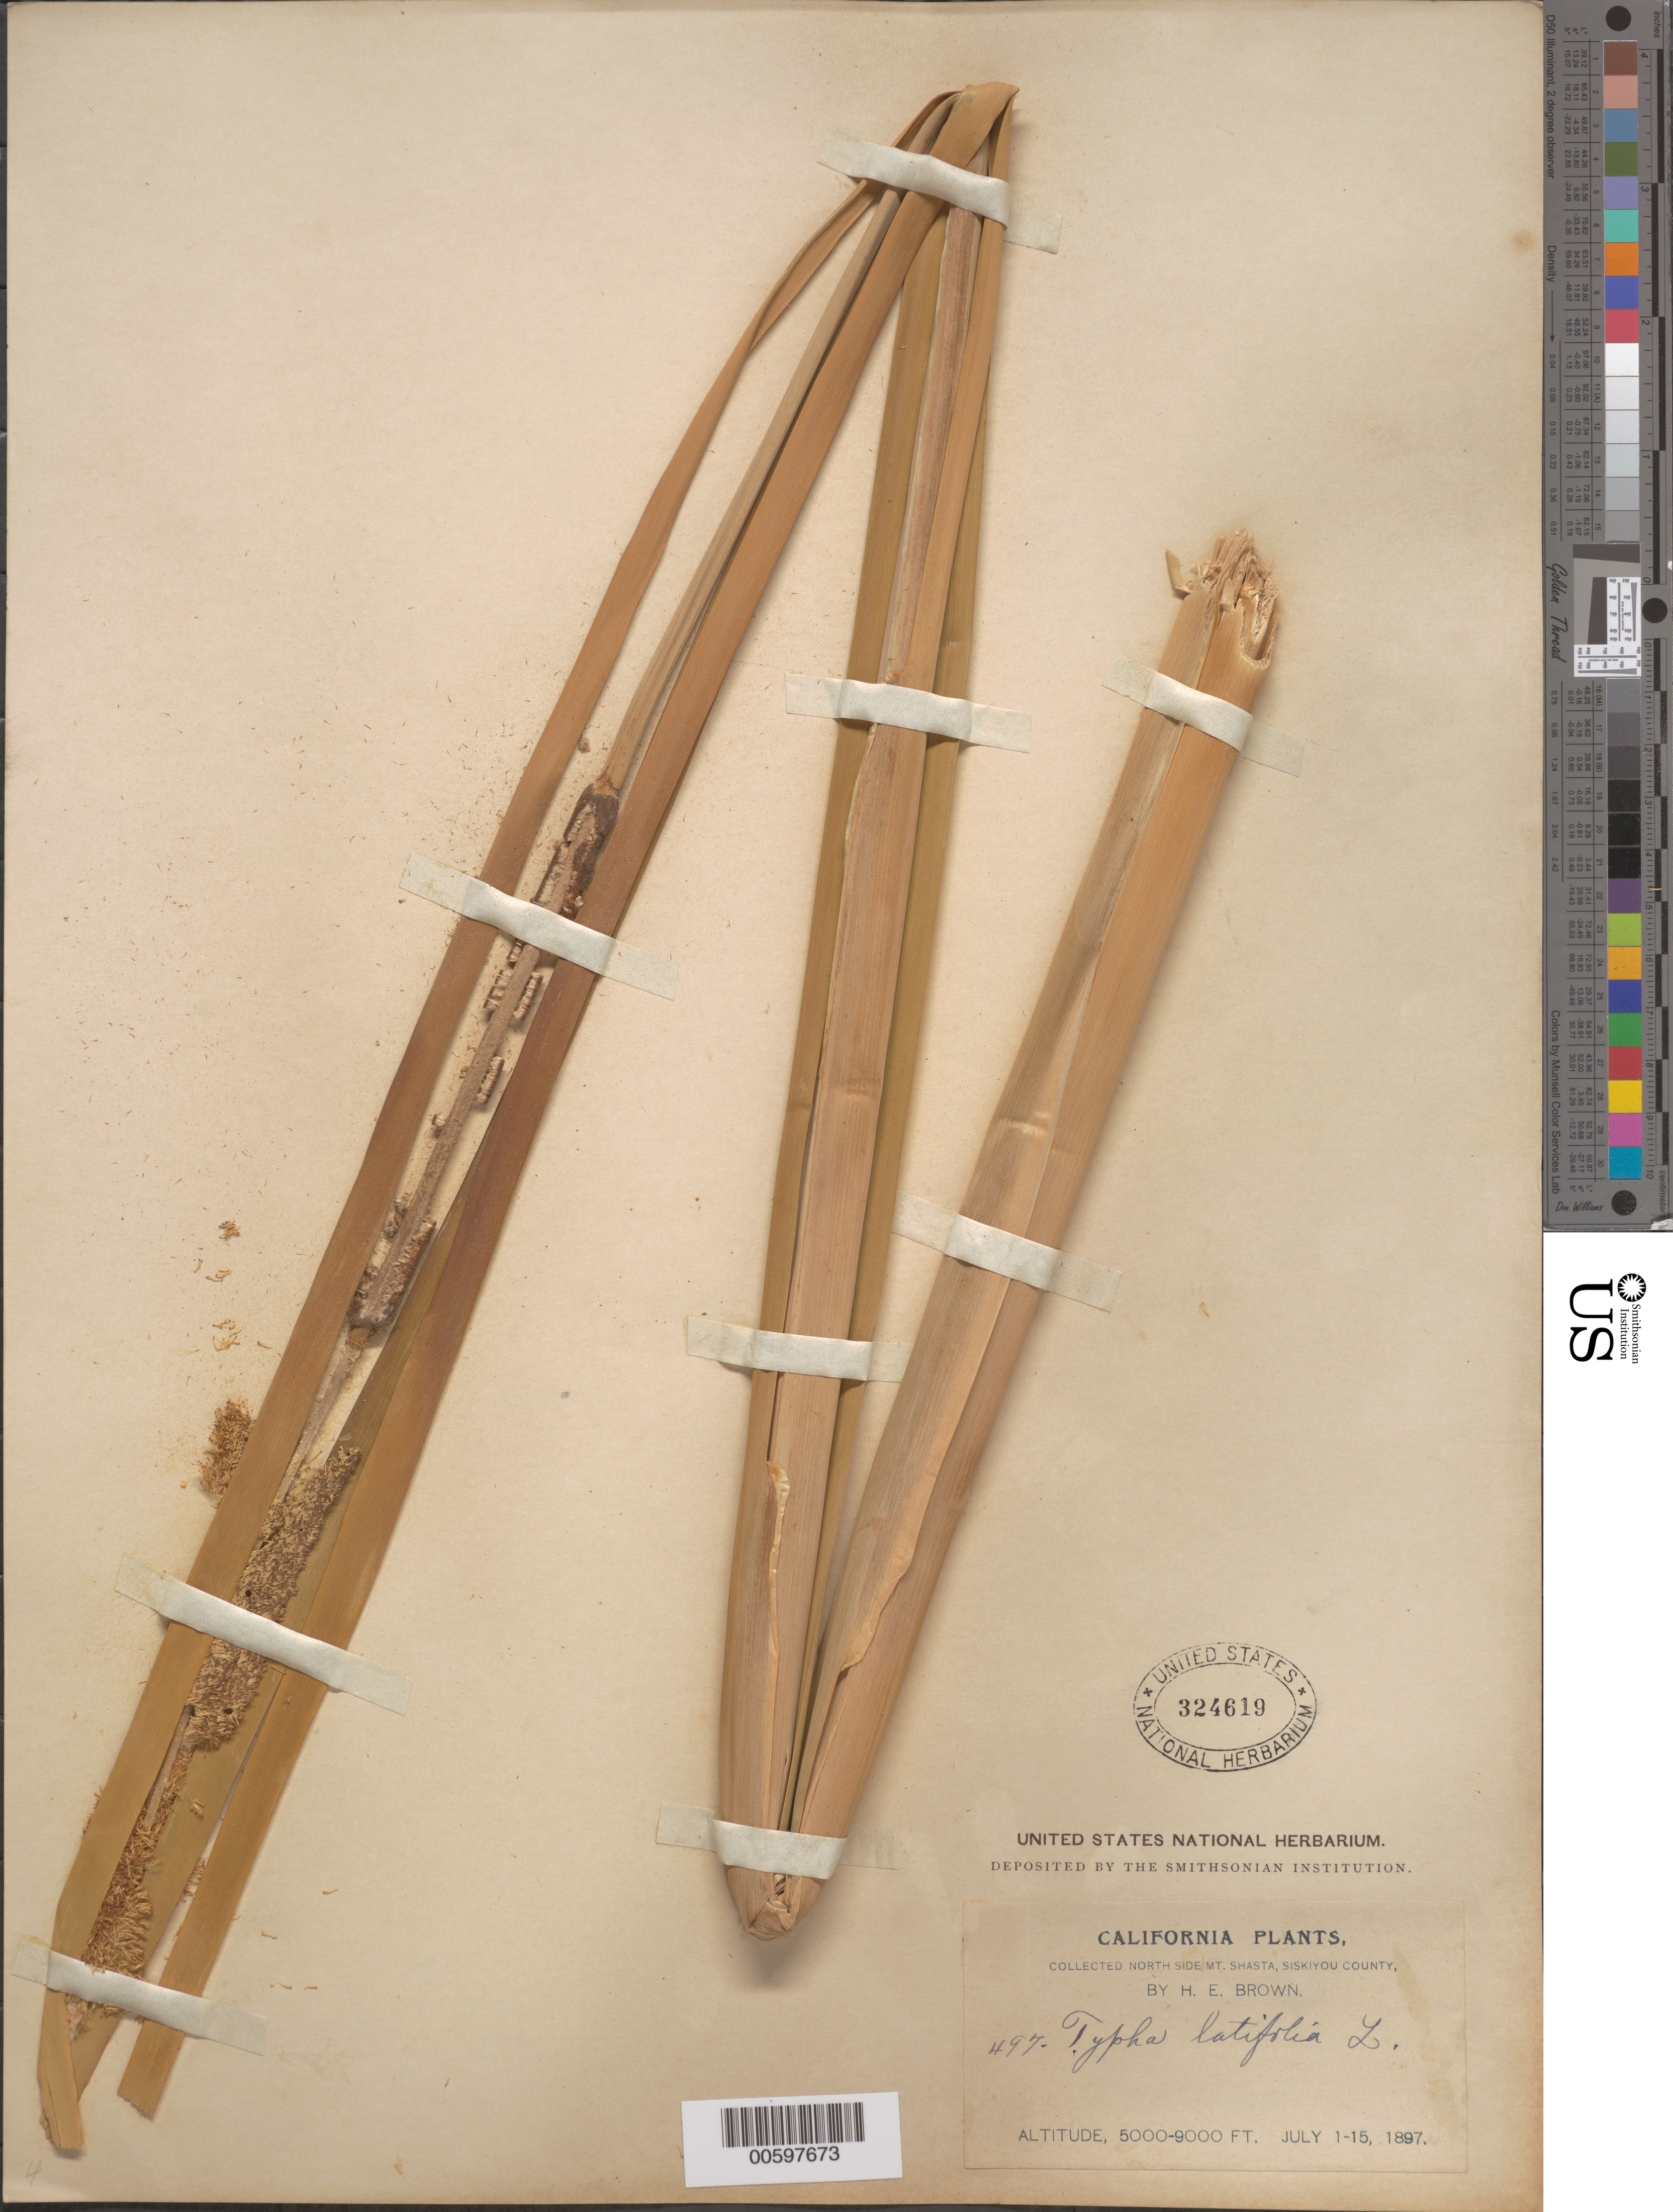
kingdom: Plantae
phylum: Tracheophyta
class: Liliopsida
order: Poales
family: Typhaceae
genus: Typha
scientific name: Typha latifolia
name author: L.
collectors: H. E. Brown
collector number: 497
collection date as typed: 01 Jul 1897 to 15 Jul 1897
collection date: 1897-07-01/1897-07-15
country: United States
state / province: California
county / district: Siskiyou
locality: North side Mt. Shasta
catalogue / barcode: US 324619